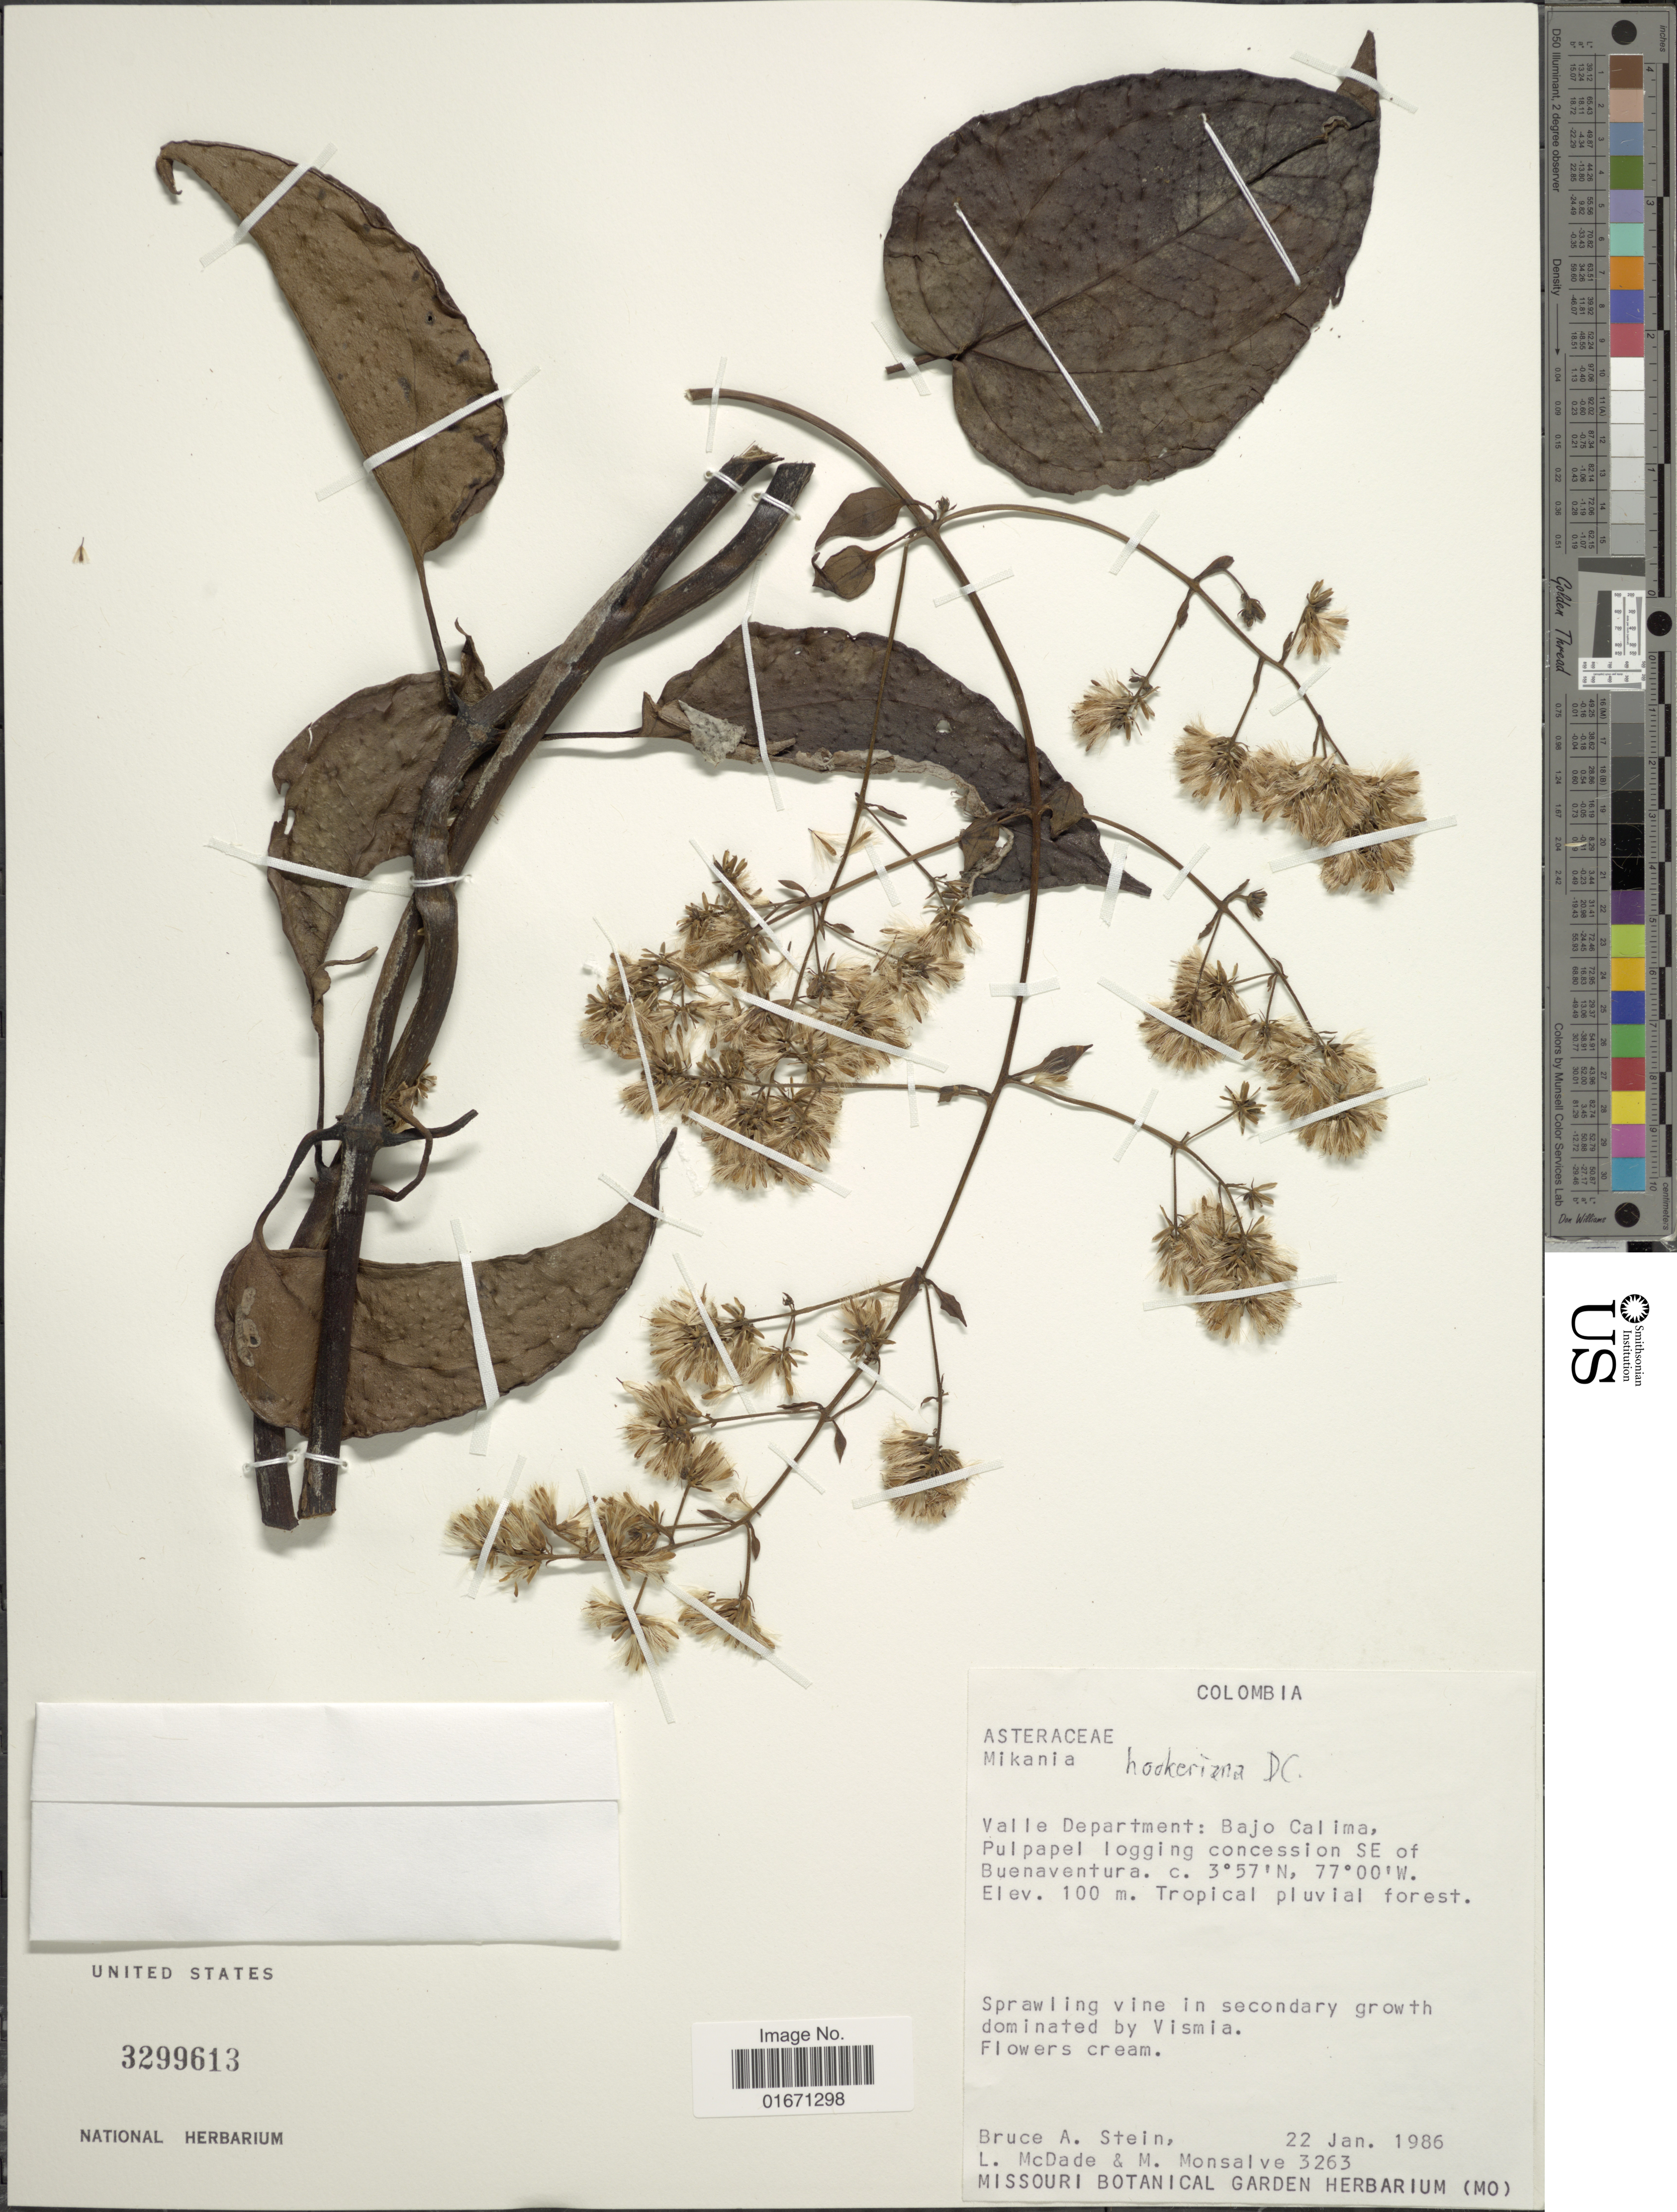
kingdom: Plantae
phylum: Tracheophyta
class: Magnoliopsida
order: Asterales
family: Asteraceae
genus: Mikania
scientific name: Mikania hookeriana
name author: DC.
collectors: B. A. Stein, L. McDade & M. Monsalve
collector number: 3263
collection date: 1986-01-22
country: Colombia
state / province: Valle del Cauca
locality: Valle Department, Bajo Calima, pulpapel logging concession SE of Buenaventura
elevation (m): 100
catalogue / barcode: US 3299613